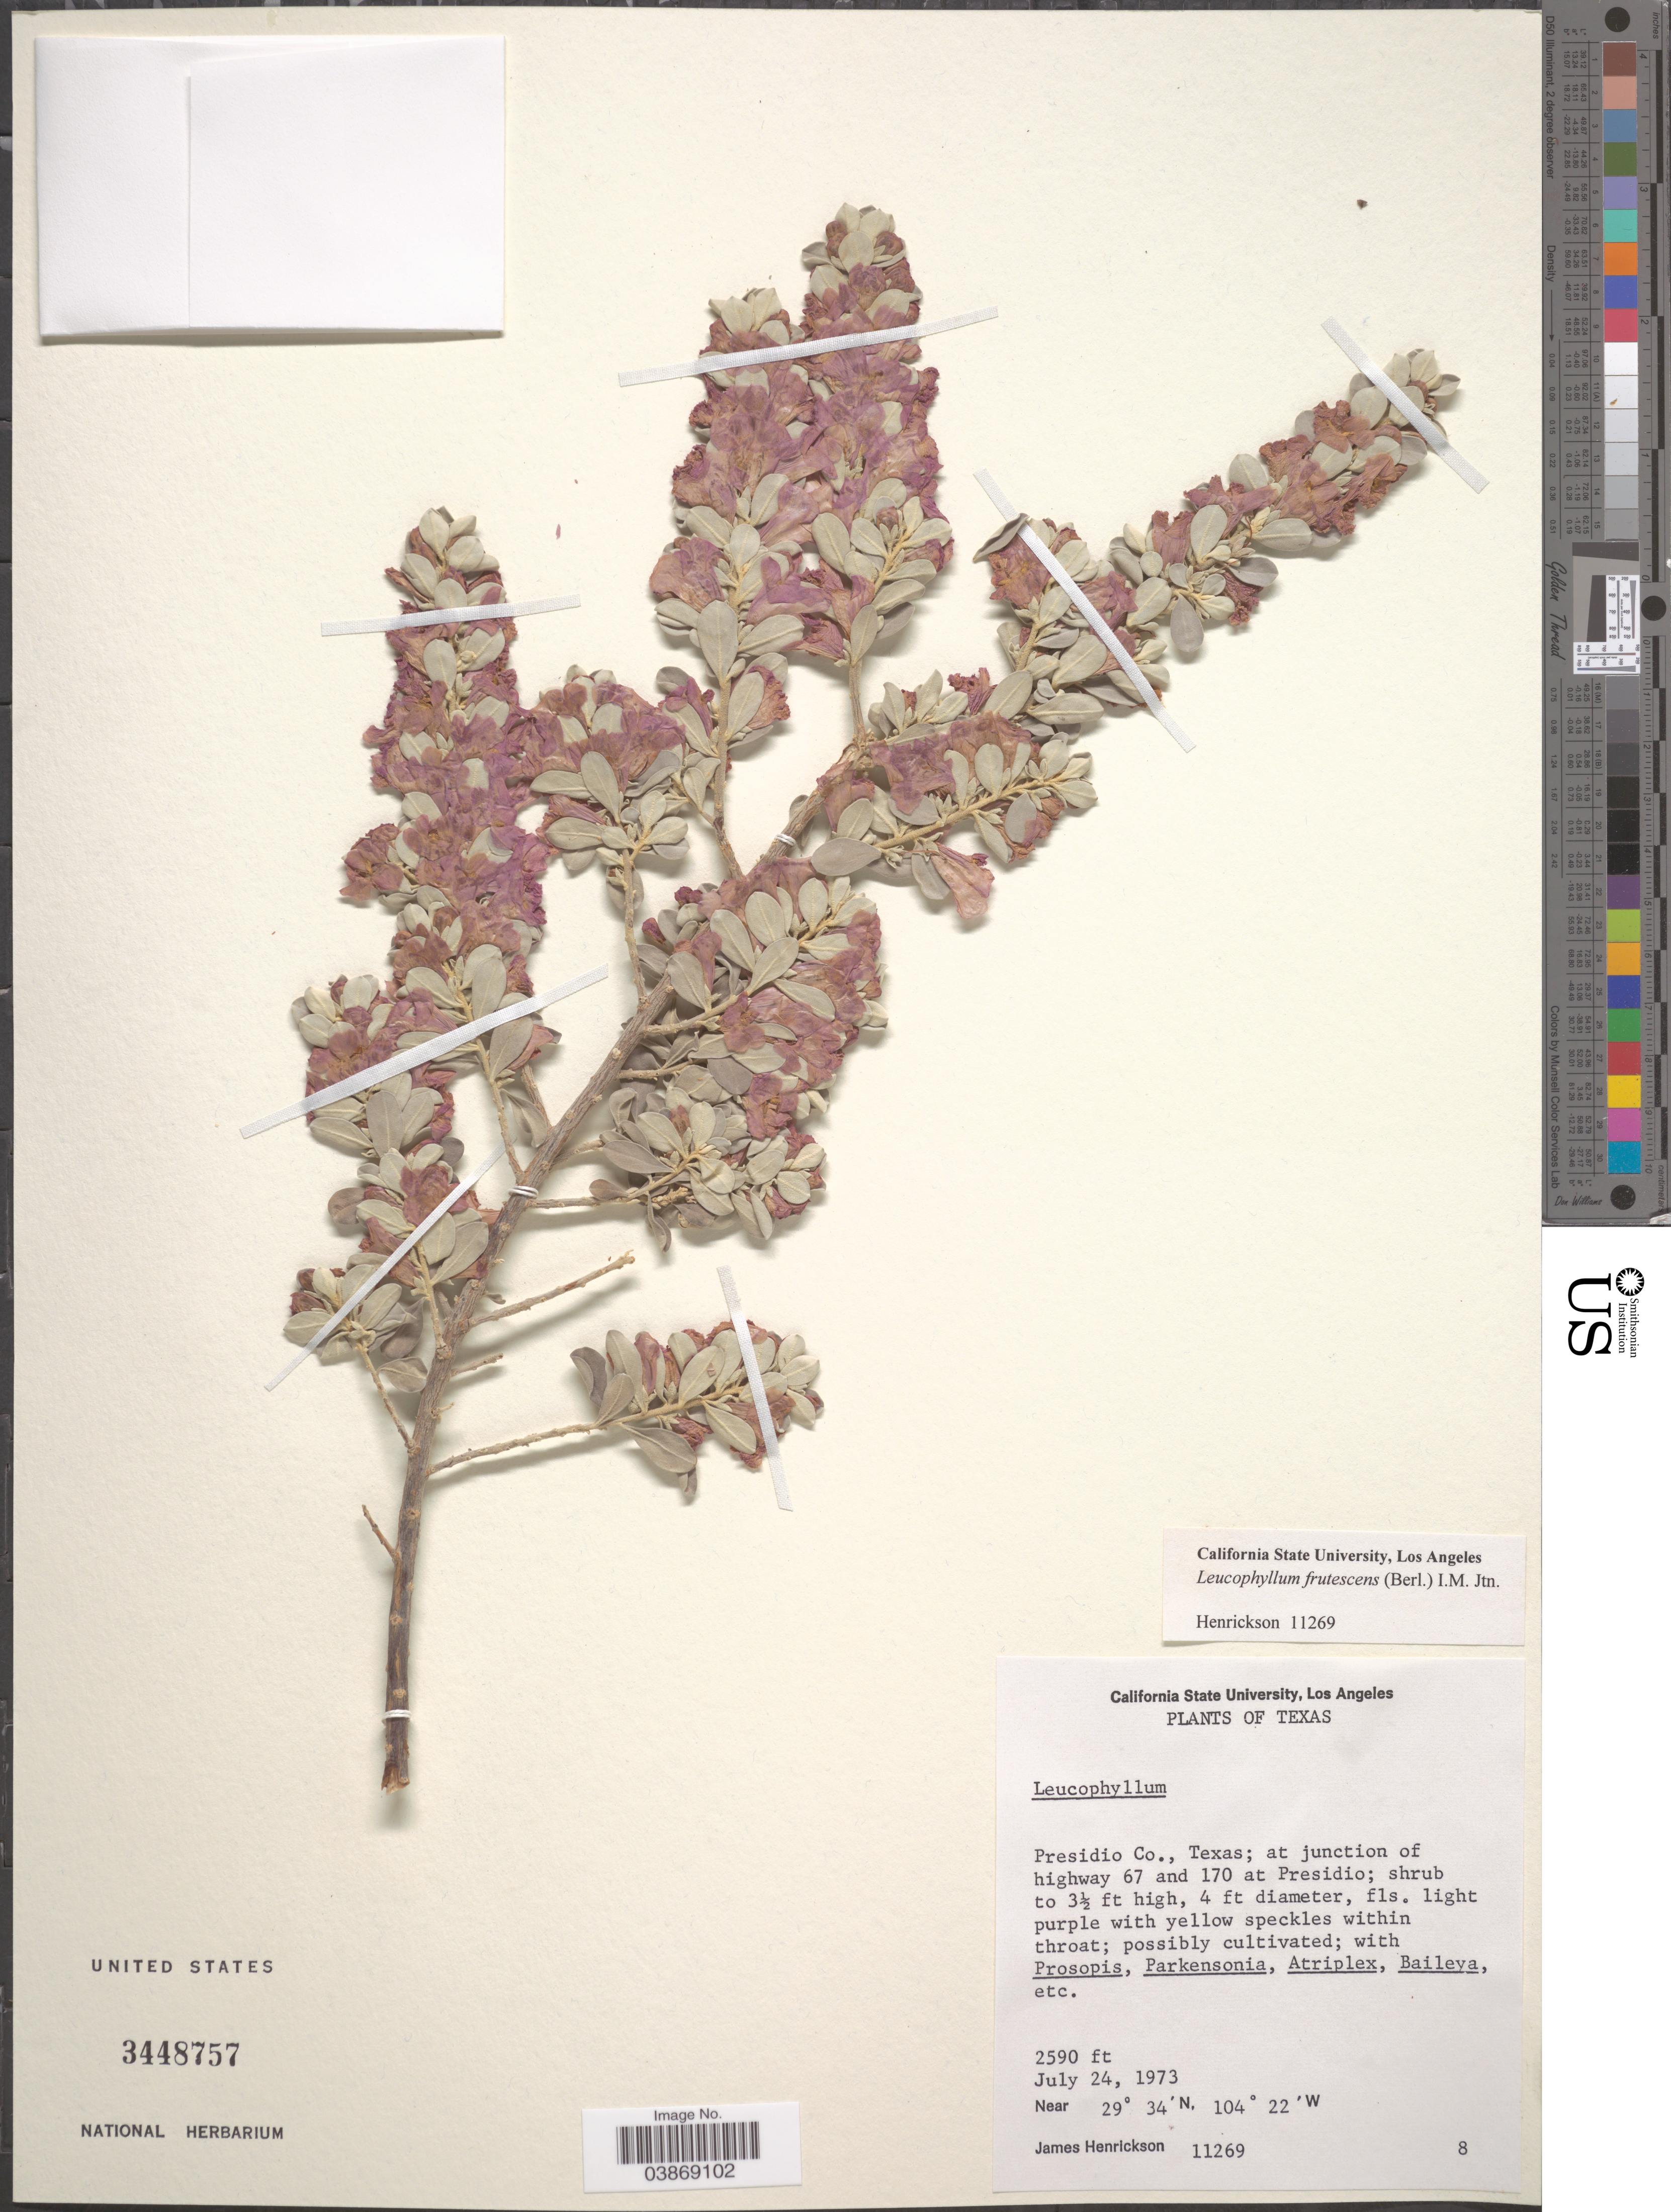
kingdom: Plantae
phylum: Tracheophyta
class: Magnoliopsida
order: Lamiales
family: Scrophulariaceae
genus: Leucophyllum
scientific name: Leucophyllum frutescens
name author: (Berland.) I.M. Johnst.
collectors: J. Henrickson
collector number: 11269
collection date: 1973-07-24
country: United States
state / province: Texas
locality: Presidio Co.; at junction of highway 67 and 170 at Presidio.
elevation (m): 789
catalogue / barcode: US 3448757